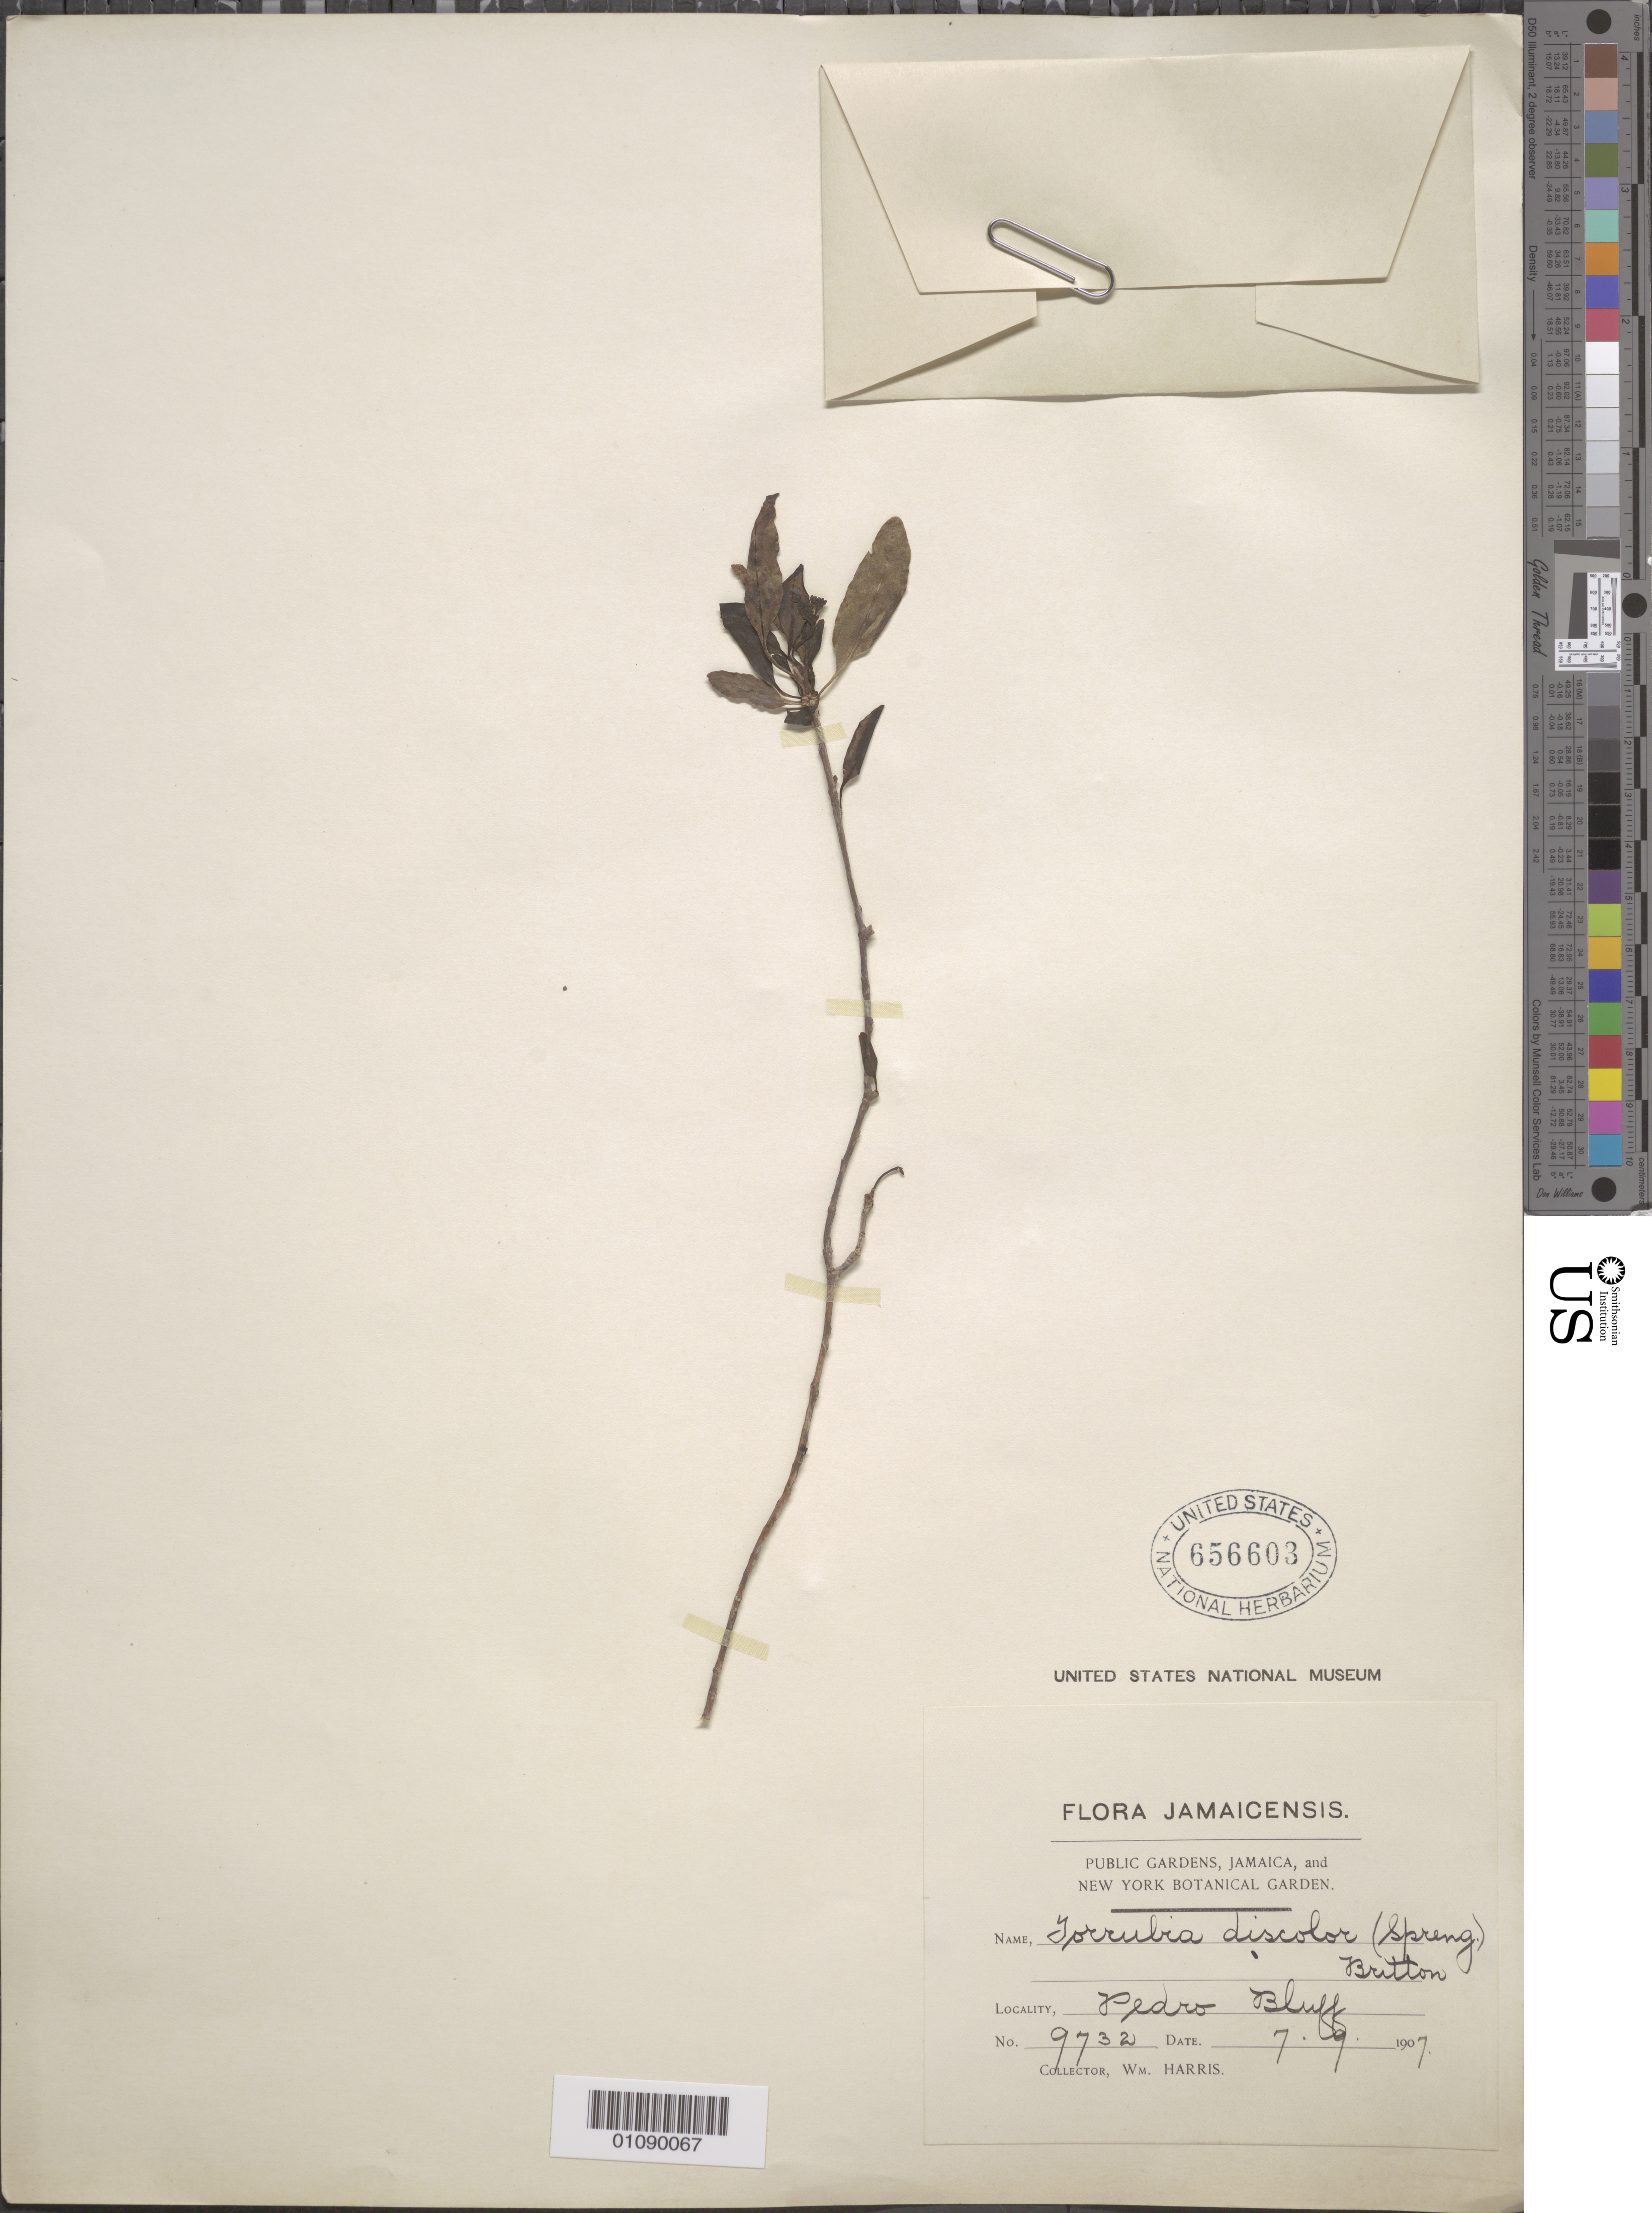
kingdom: Plantae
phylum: Tracheophyta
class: Magnoliopsida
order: Caryophyllales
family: Nyctaginaceae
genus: Guapira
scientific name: Guapira discolor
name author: (Spreng.) Little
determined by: Strong, Mark T., (BOT), Smithsonian Institution - National Museum of Natural History (UNITED STATES)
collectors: W. H. Harris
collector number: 9732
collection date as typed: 07 Jul 1907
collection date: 1907-07-07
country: Jamaica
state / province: Saint Elizabeth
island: Jamaica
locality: Pedro Bluff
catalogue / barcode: US 656603